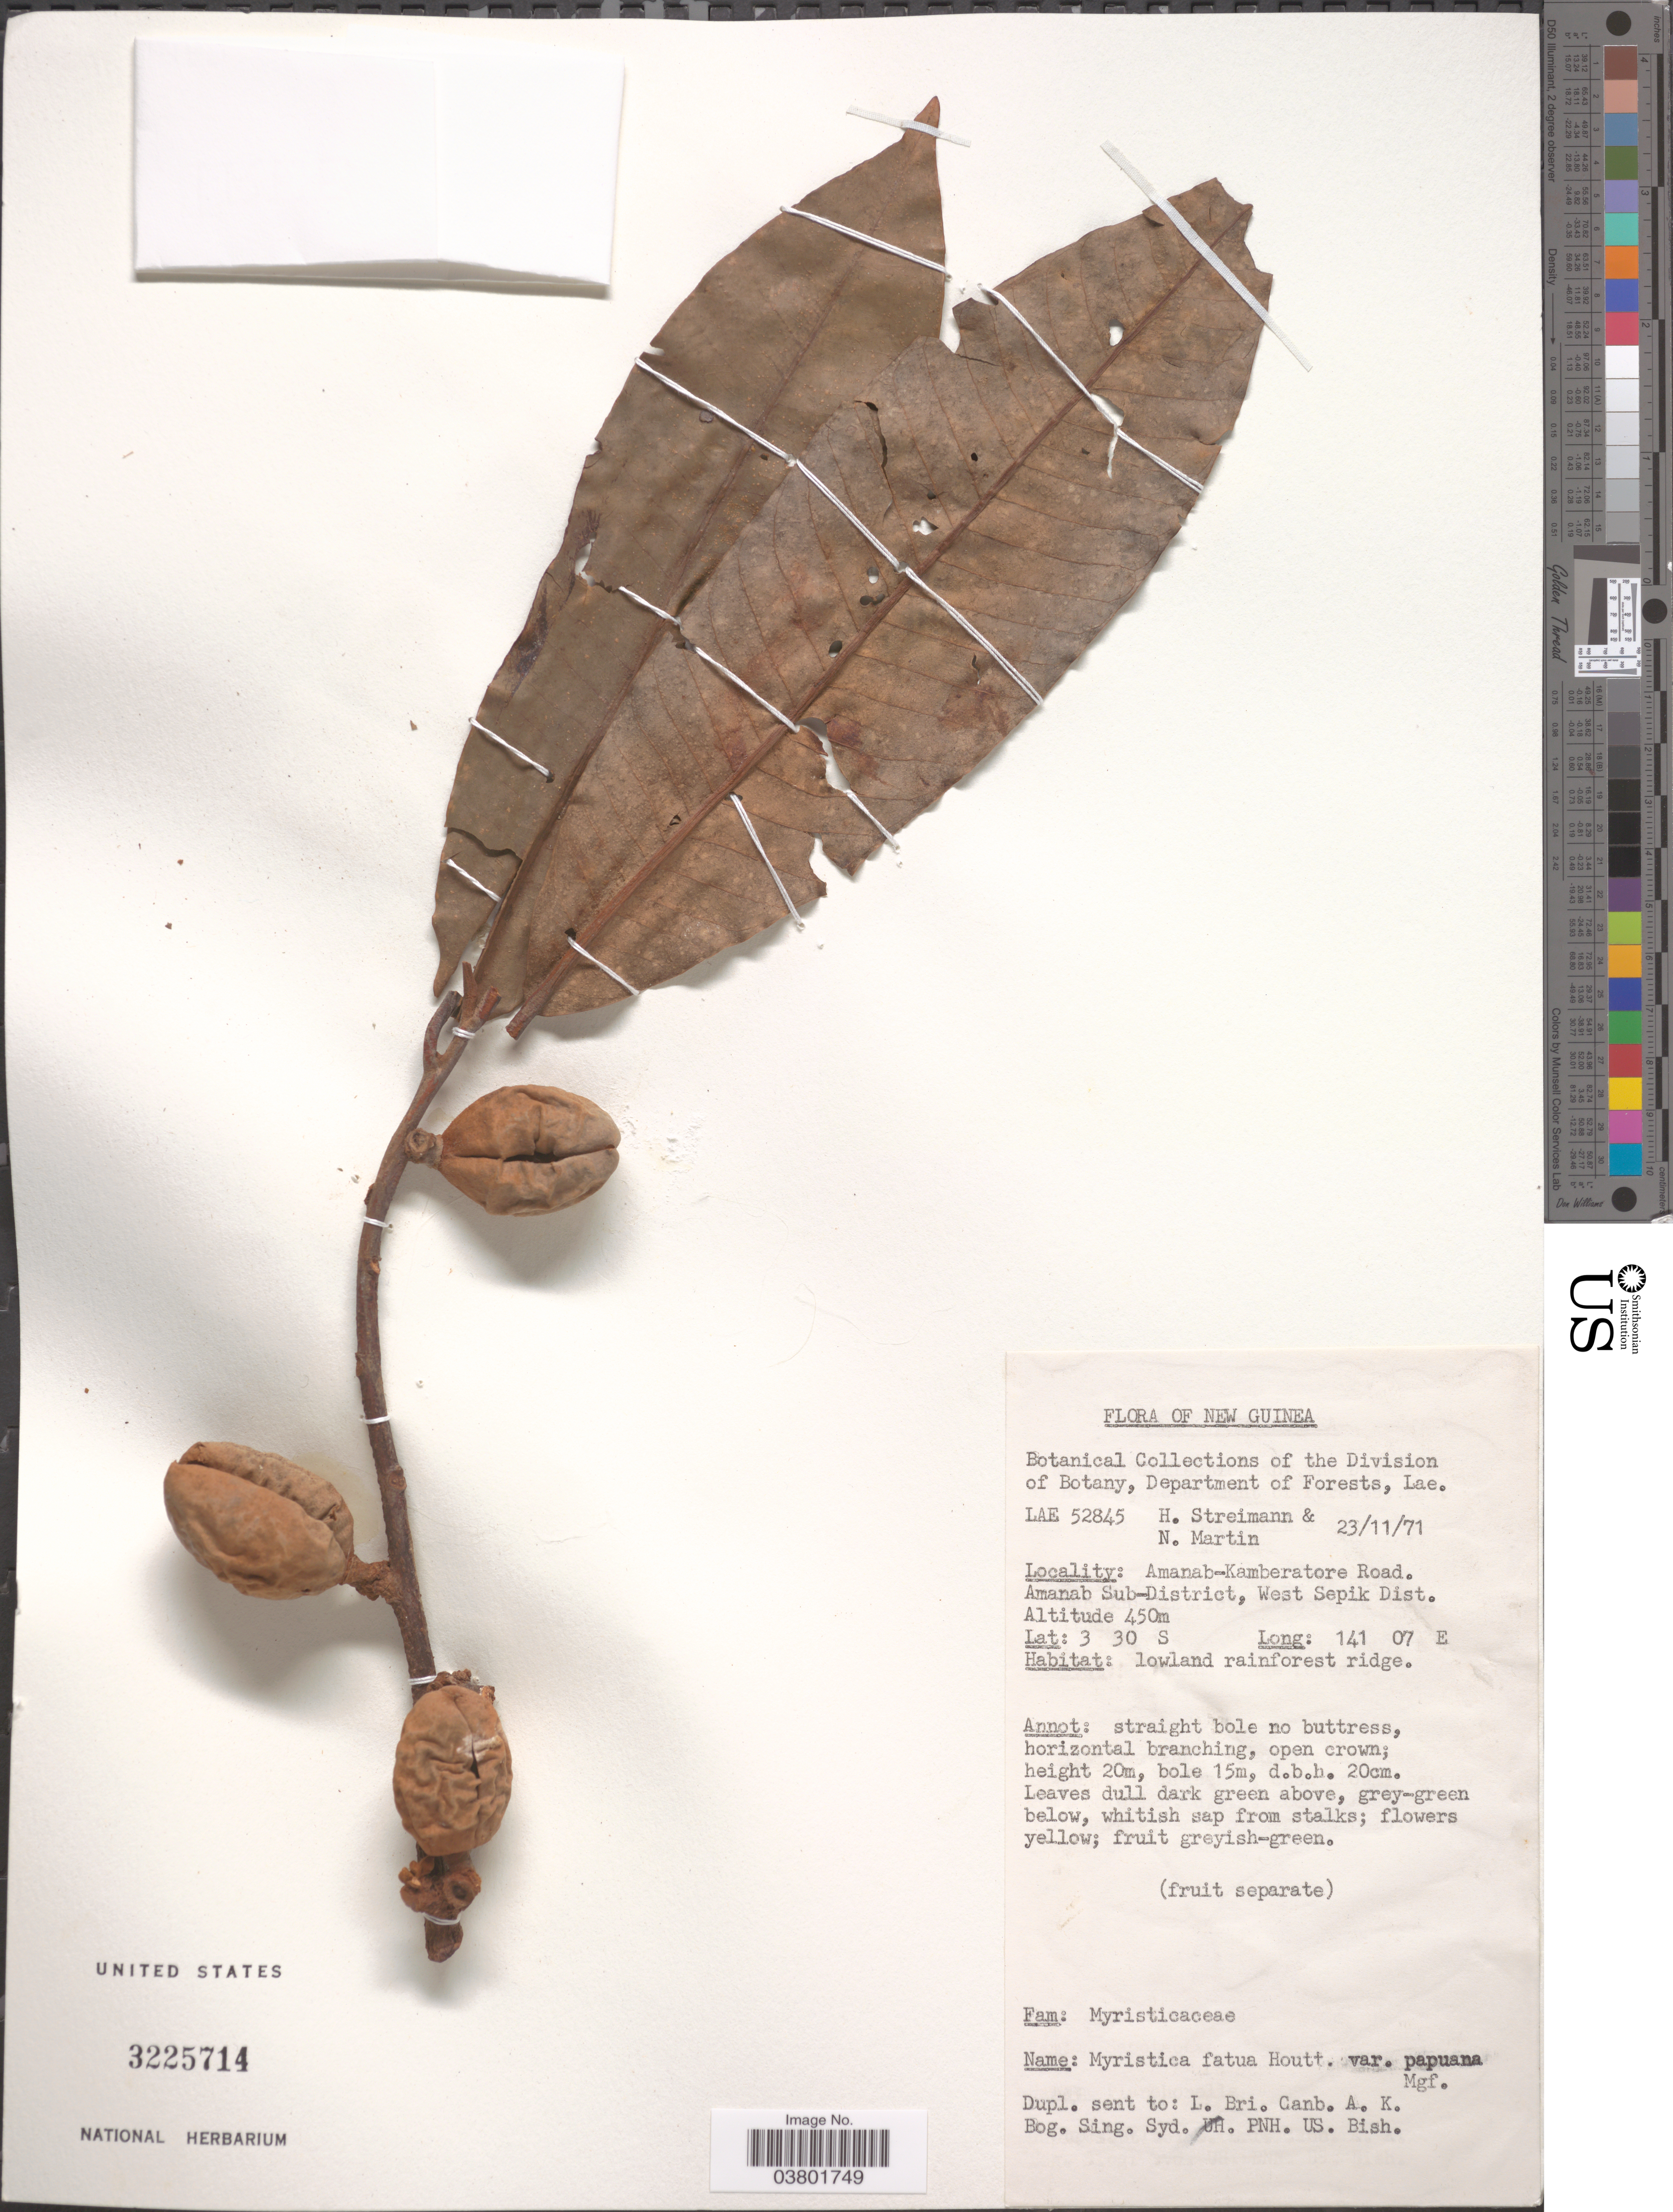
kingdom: Plantae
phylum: Tracheophyta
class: Magnoliopsida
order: Magnoliales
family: Myristicaceae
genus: Myristica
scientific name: Myristica fatua var. papuana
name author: Markgr.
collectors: H. Streimann & N. Martin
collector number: LAE52845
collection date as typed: Transcribed d/m/y: 23/11/71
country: Papua New Guinea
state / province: Sandaun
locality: New Guinea. Amanab-Kamberatore Road. Amanab Sub-District, West Sepik Dist.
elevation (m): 450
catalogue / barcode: US 3225714